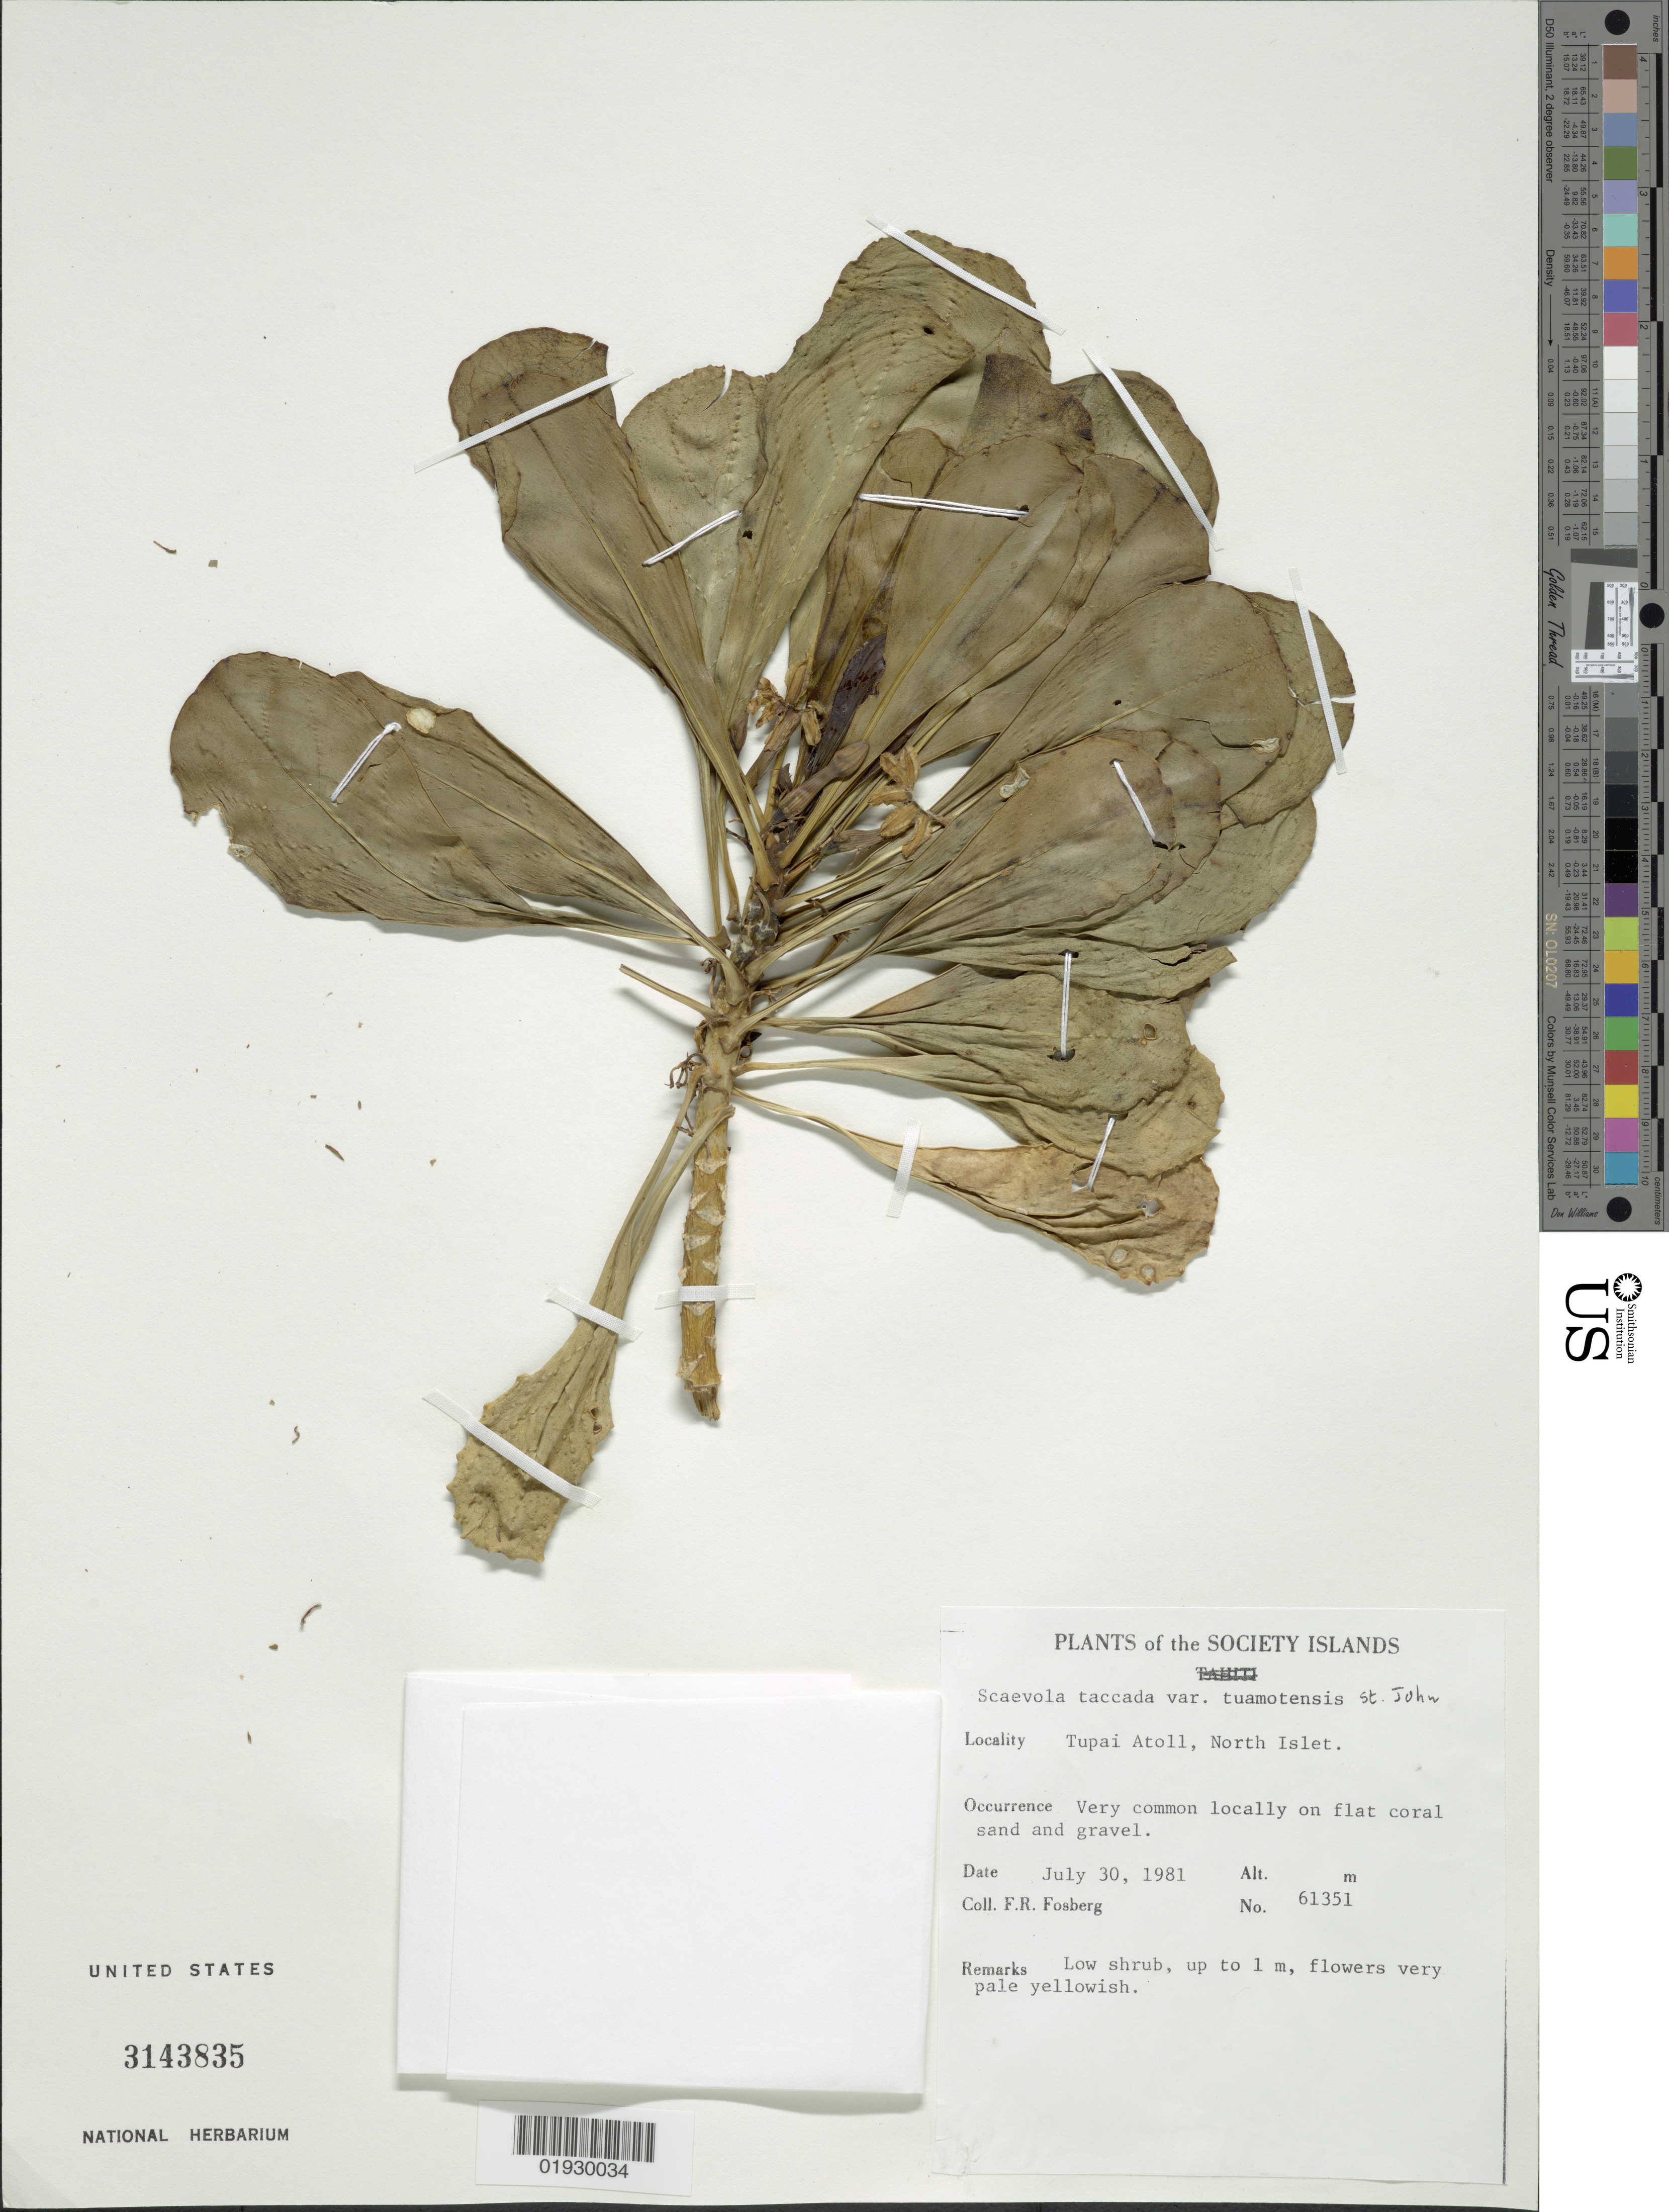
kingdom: Plantae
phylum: Tracheophyta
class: Magnoliopsida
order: Asterales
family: Goodeniaceae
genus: Scaevola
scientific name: Scaevola taccada var. tuamotensis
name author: H. St. John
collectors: F. R. Fosberg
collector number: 61351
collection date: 1981-07-30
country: French Polynesia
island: Tupai Atoll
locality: Society Islands, Tupai Atoll, North Islet.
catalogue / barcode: US 3143835